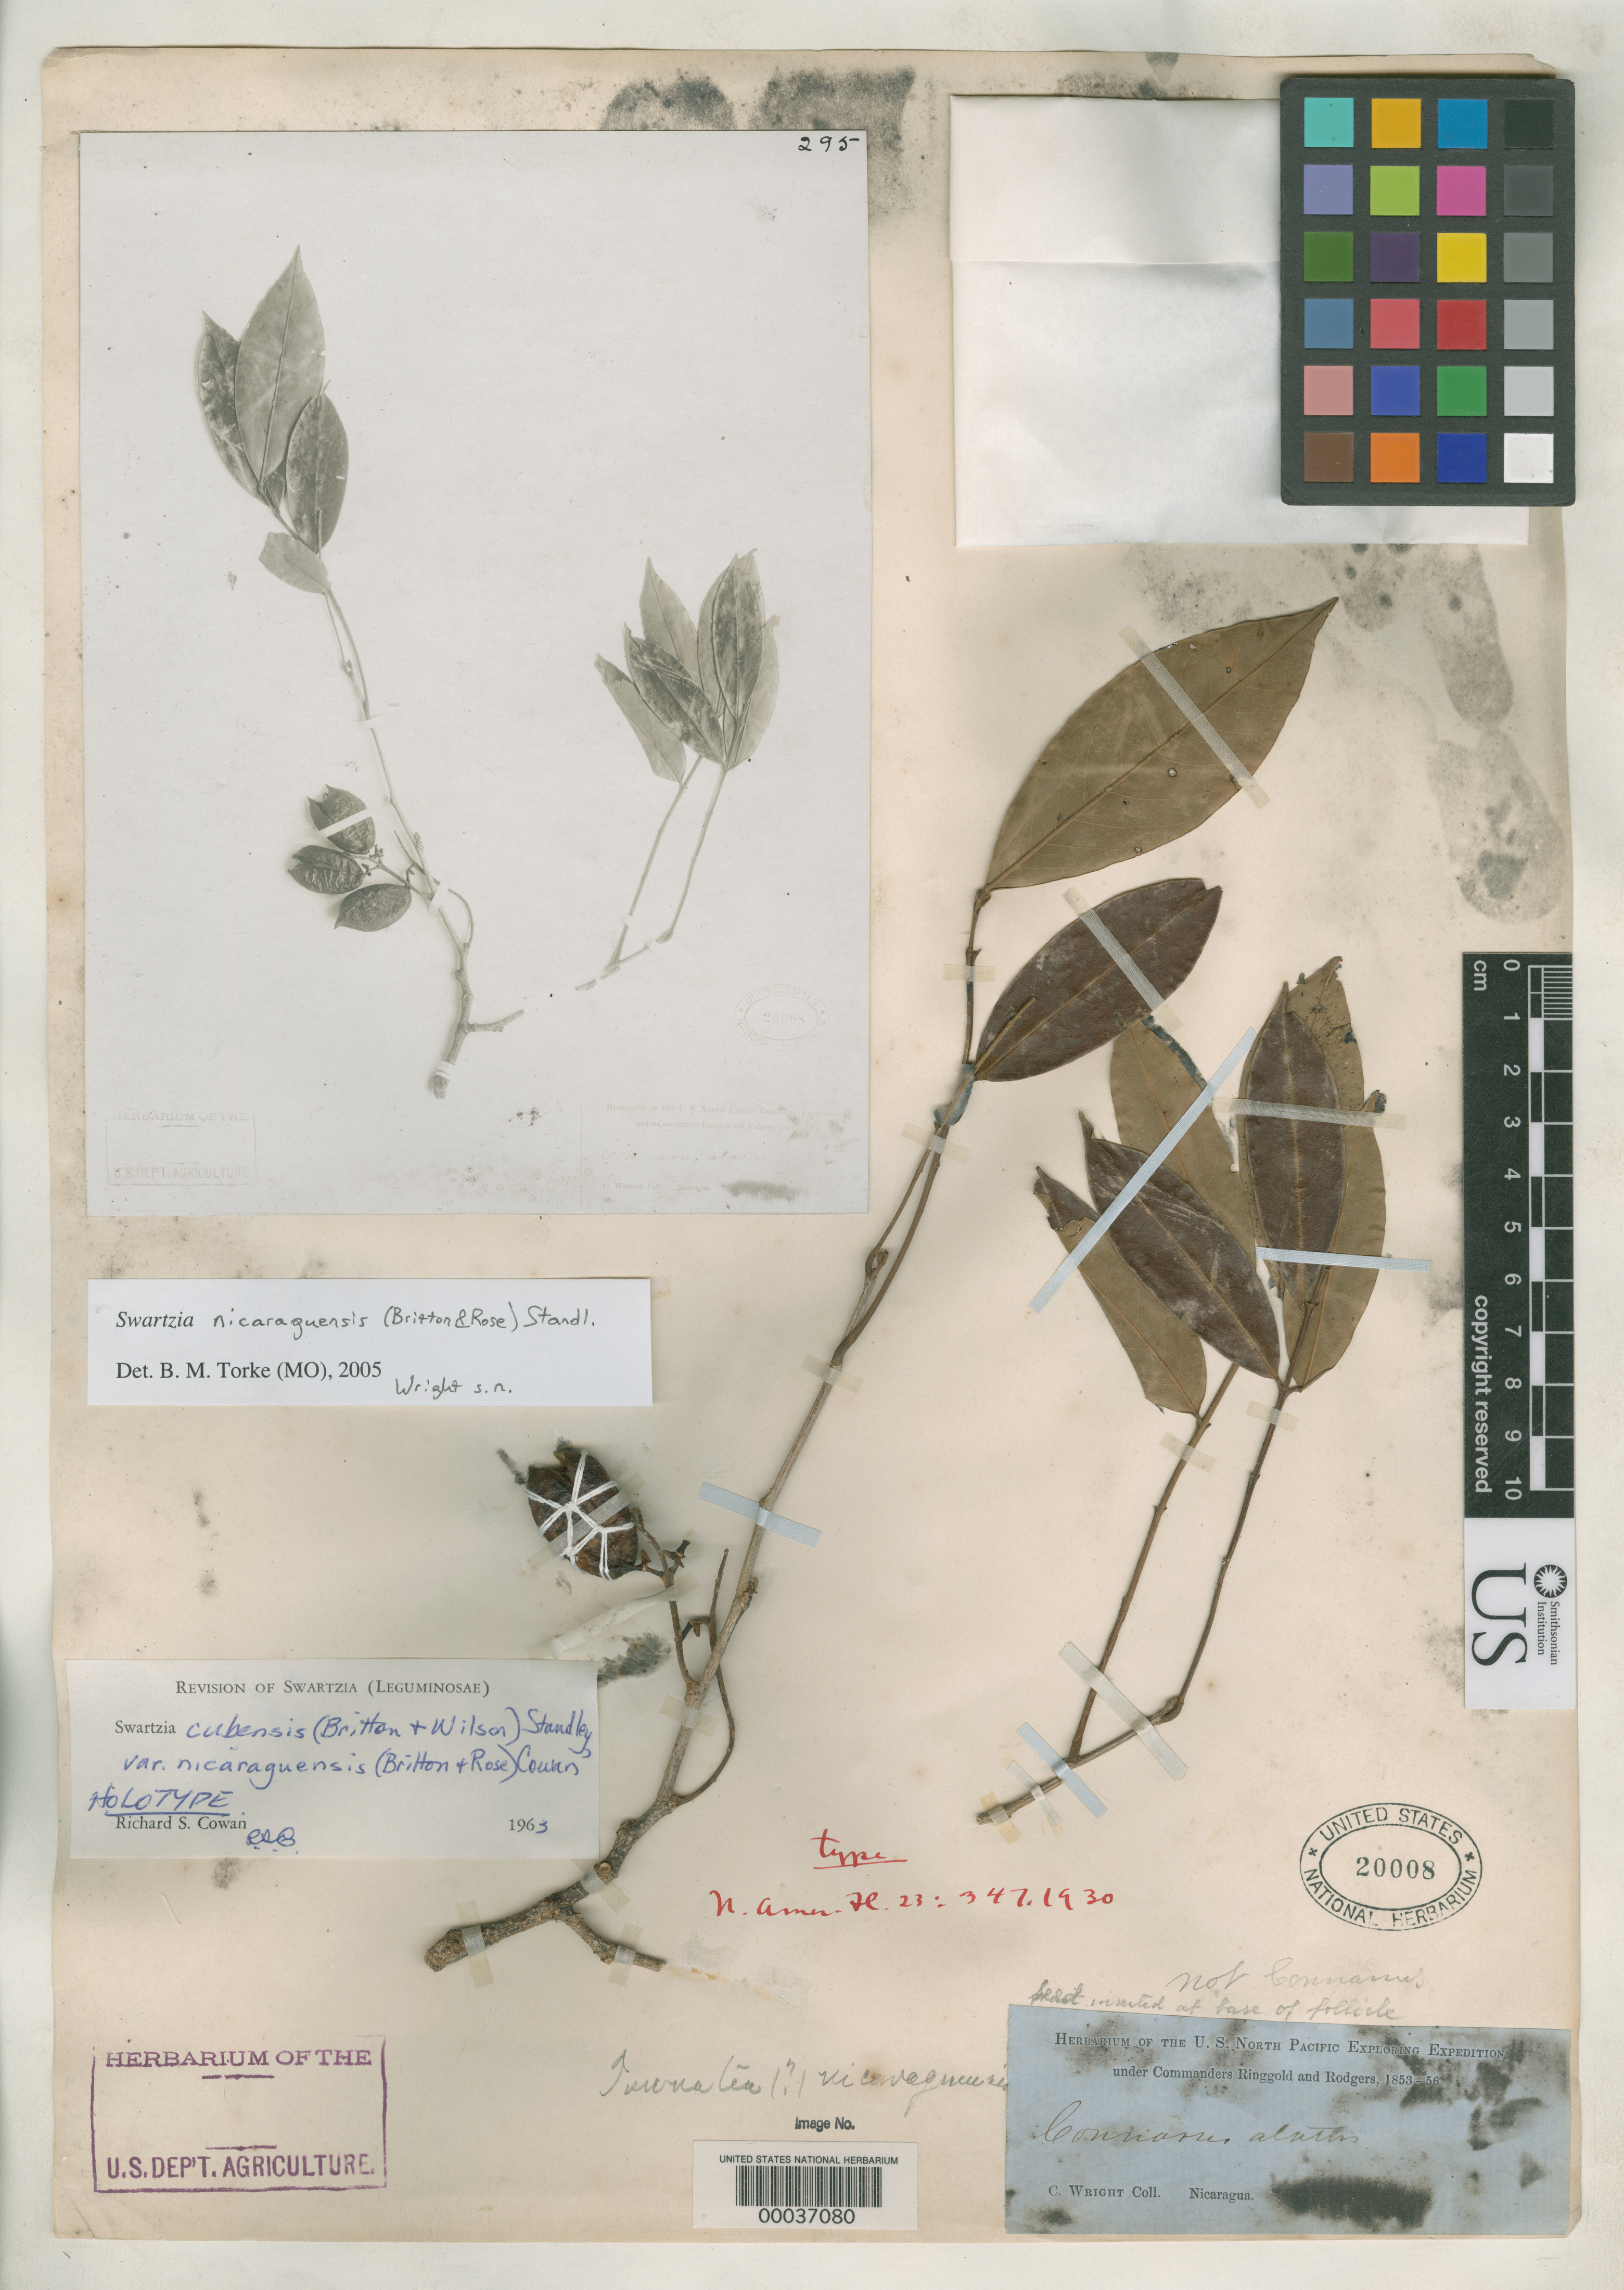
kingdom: Plantae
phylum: Tracheophyta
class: Magnoliopsida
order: Fabales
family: Fabaceae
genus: Tounatea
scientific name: Tounatea nicaraguensis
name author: Britton & Rose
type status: Holotype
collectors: C. Wright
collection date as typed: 1853 to -- --- 1856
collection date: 1853/1856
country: Nicaragua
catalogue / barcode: US 20008